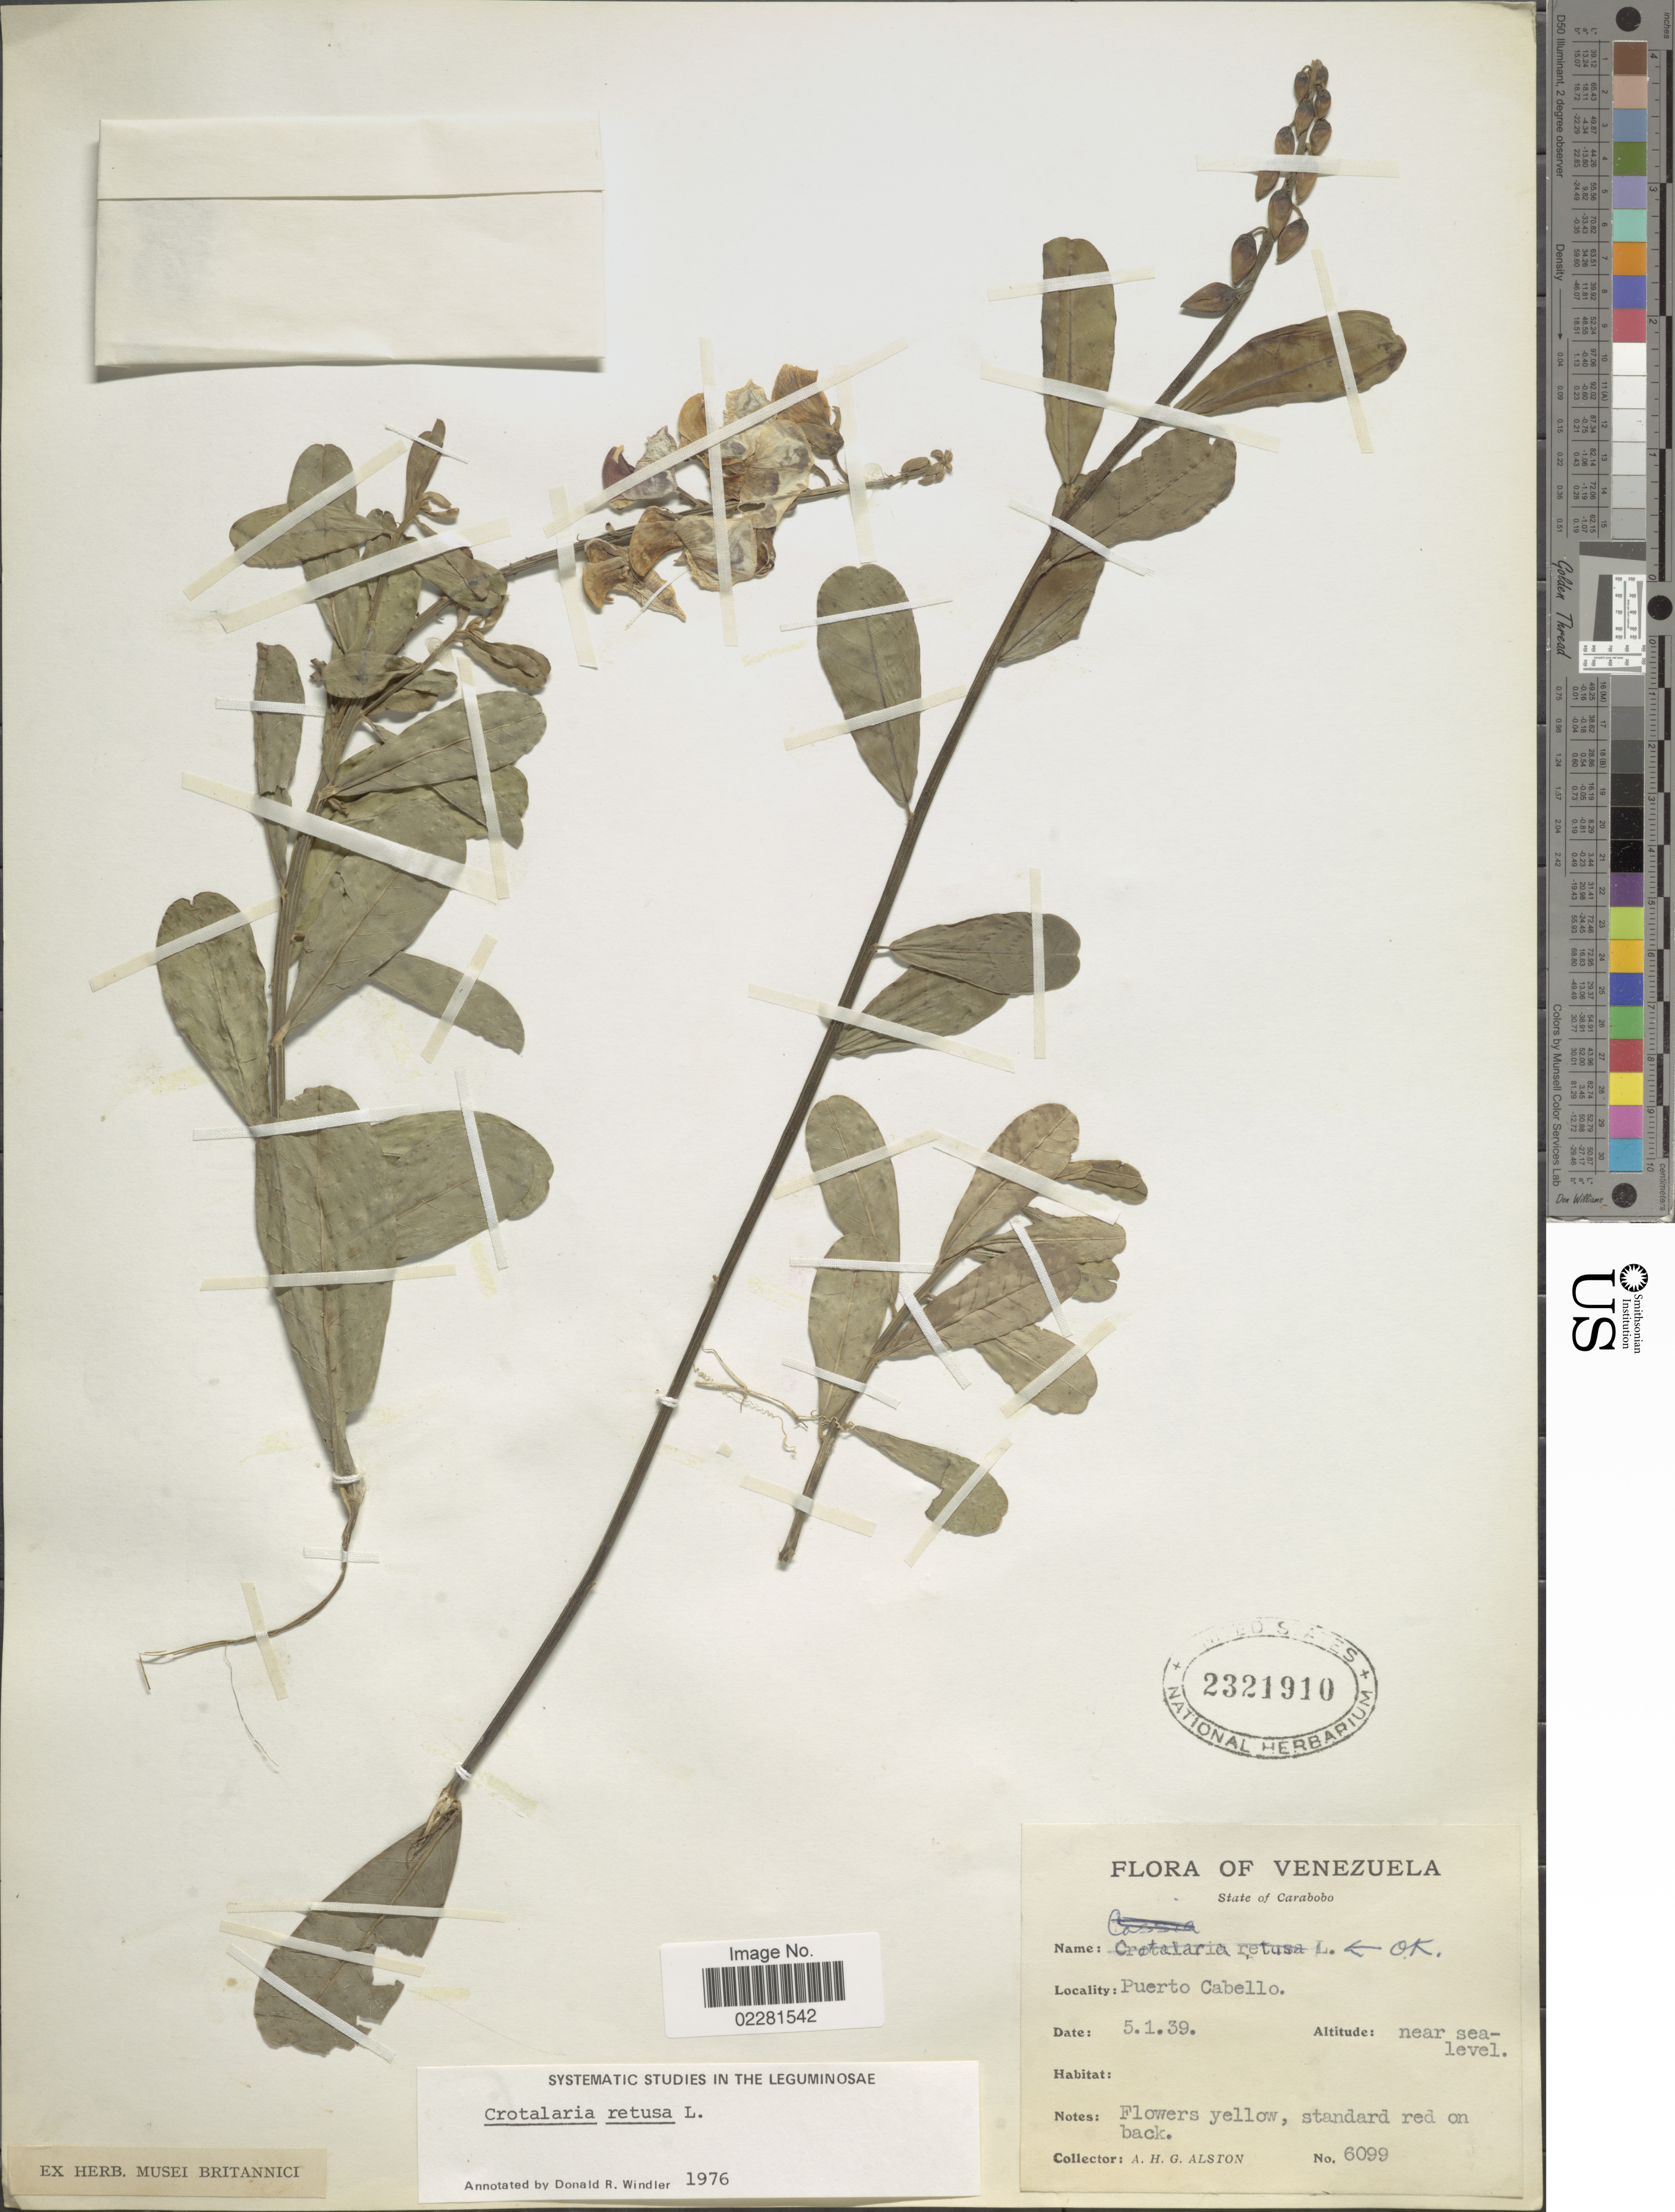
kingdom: Plantae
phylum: Tracheophyta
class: Magnoliopsida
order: Fabales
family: Fabaceae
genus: Crotalaria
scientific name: Crotalaria retusa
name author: L.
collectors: A. H. Alston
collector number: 6099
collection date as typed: Transcribed d/m/y: 5/1/39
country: Venezuela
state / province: Carabobo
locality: Puerto Cabello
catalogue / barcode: US 2321910